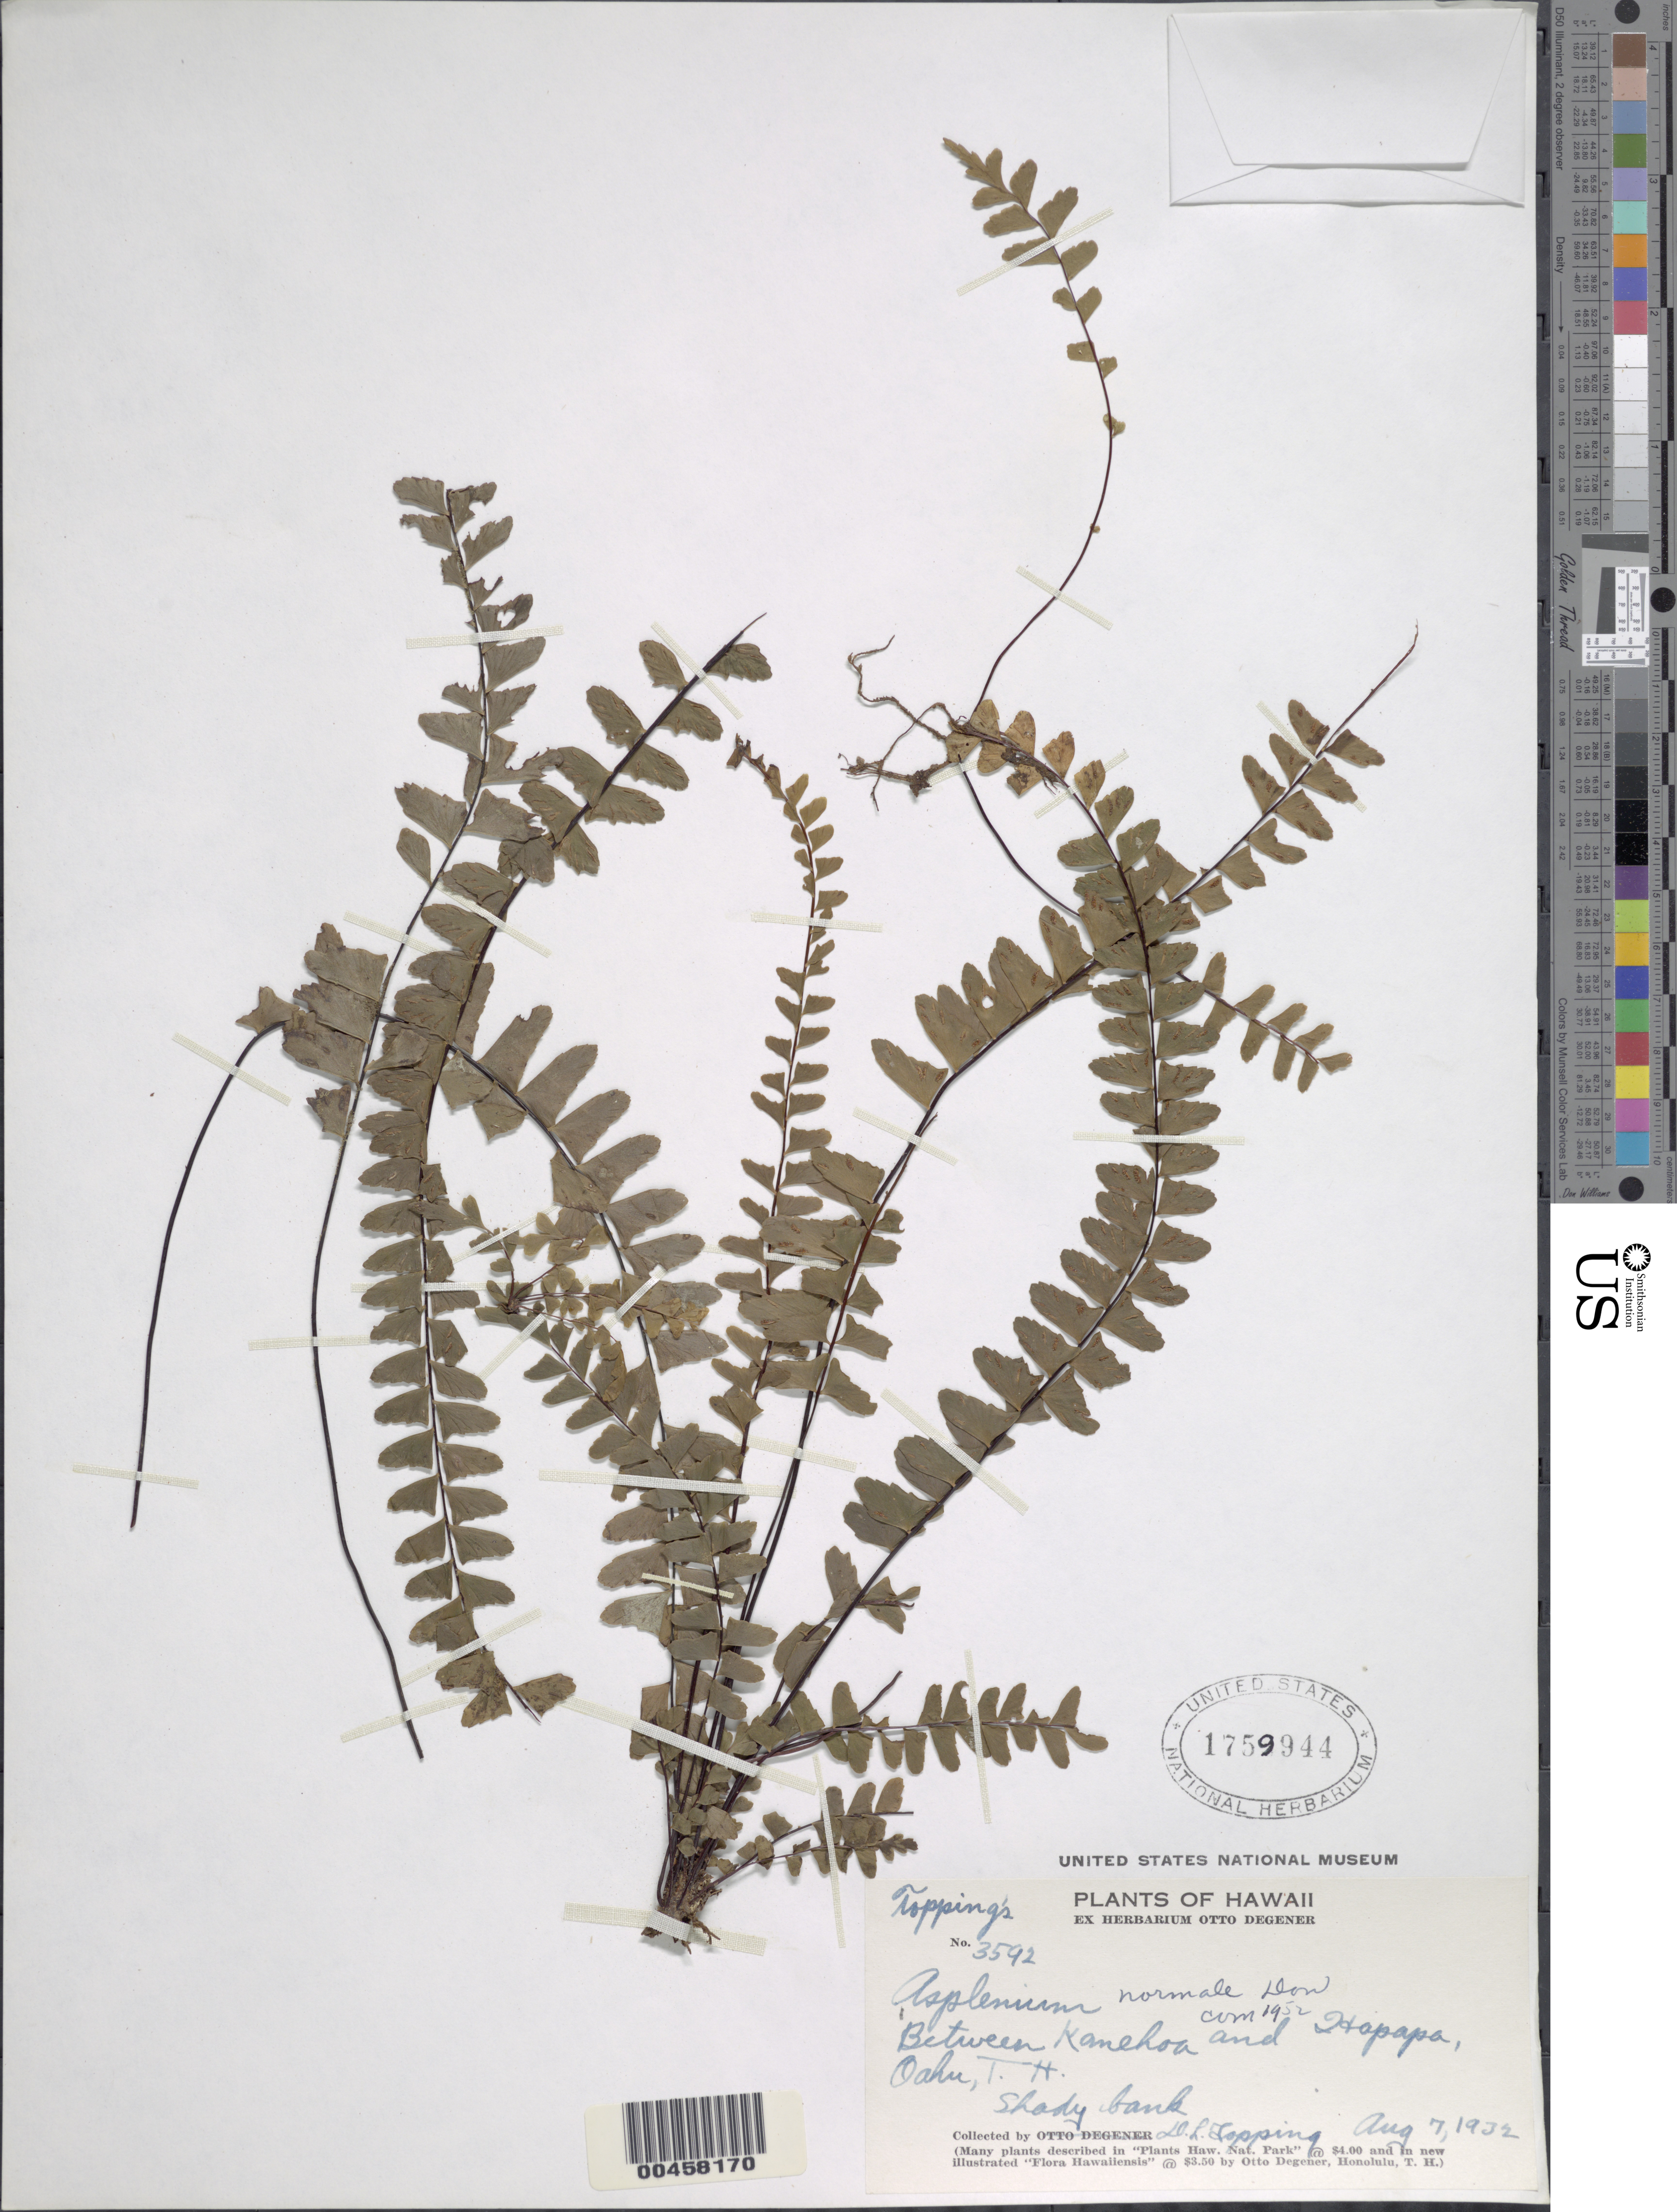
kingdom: Plantae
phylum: Tracheophyta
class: Polypodiopsida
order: Polypodiales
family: Aspleniaceae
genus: Asplenium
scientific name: Asplenium normale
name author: D. Don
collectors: D. L. Topping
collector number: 3592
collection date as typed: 7 Aug 1932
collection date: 1932-08-07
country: United States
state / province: Hawaii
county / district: Honolulu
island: Oahu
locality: Between Kanehoa and Hapapa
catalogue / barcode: US 1759944